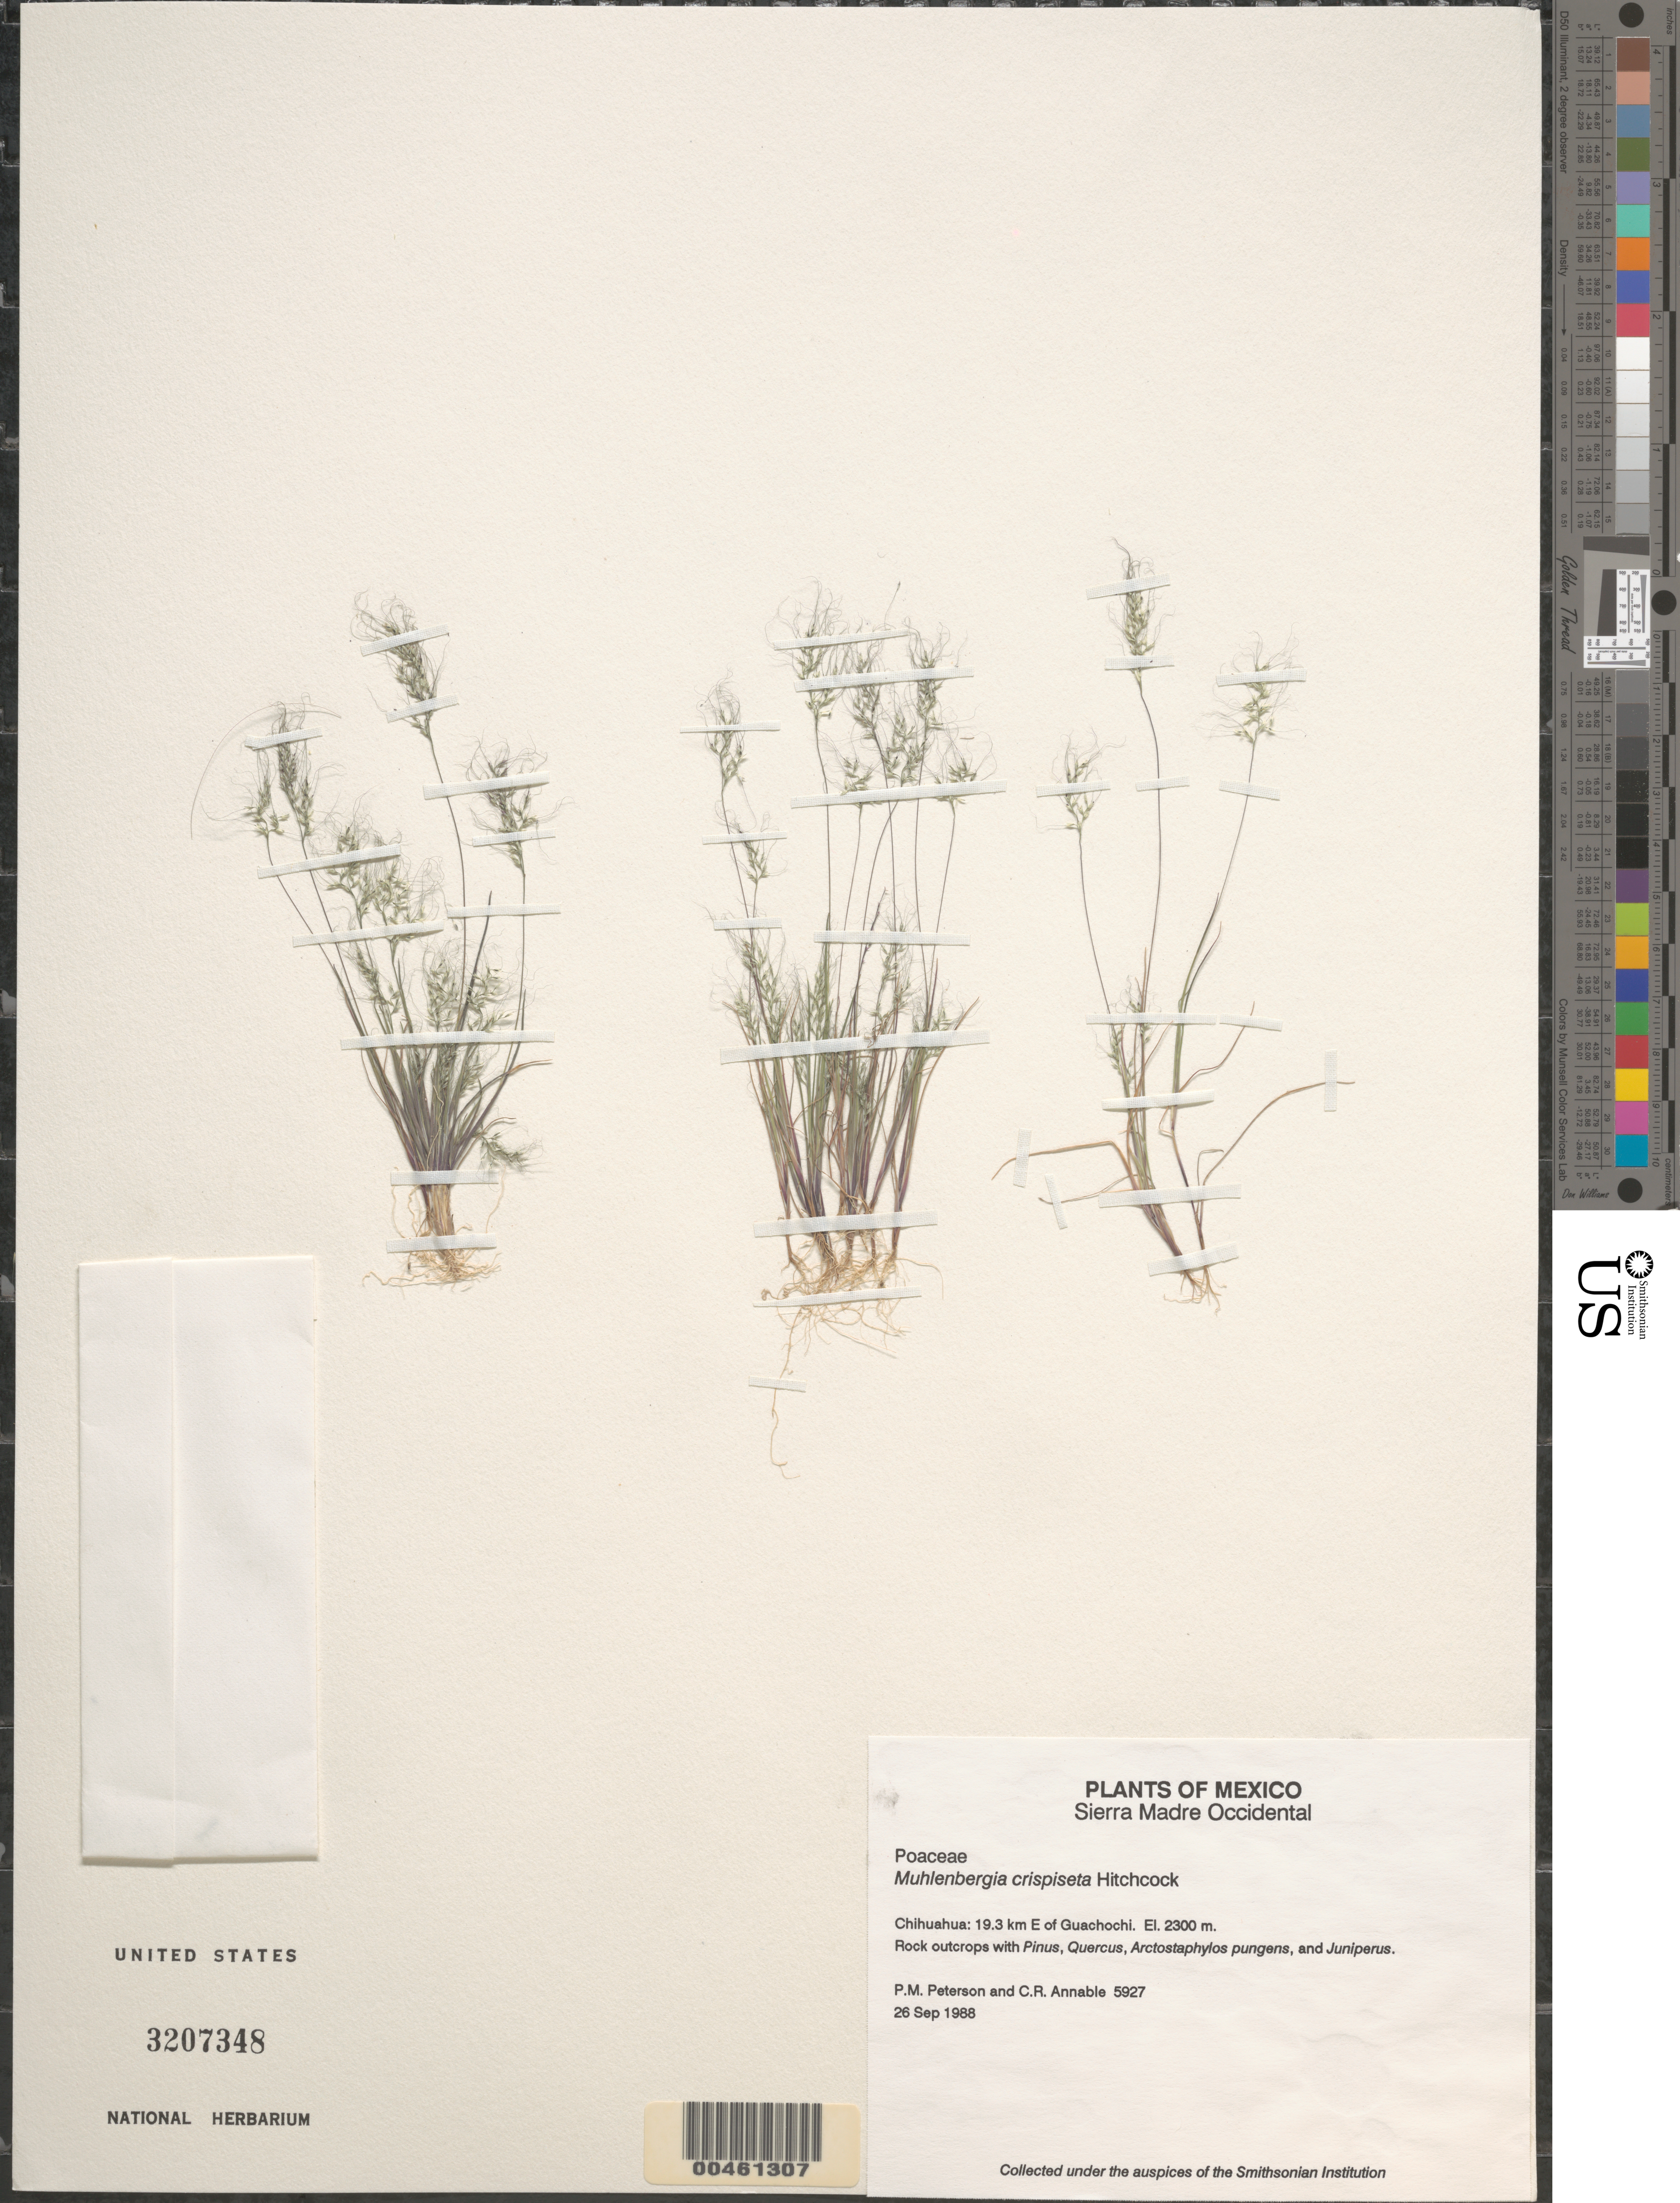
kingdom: Plantae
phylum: Tracheophyta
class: Liliopsida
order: Poales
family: Poaceae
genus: Muhlenbergia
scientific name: Muhlenbergia crispiseta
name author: Hitchc.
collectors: P. M. Peterson & C. R. Annable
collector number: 05927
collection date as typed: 26 Sep 1988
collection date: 1988-09-26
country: Mexico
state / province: Chihuahua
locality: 19.3 km E of Guachochi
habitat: Rock outcrops with Pinus, Quercus, Arctostaphylos pungens, and Juniperus.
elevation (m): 2300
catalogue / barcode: US 3207348